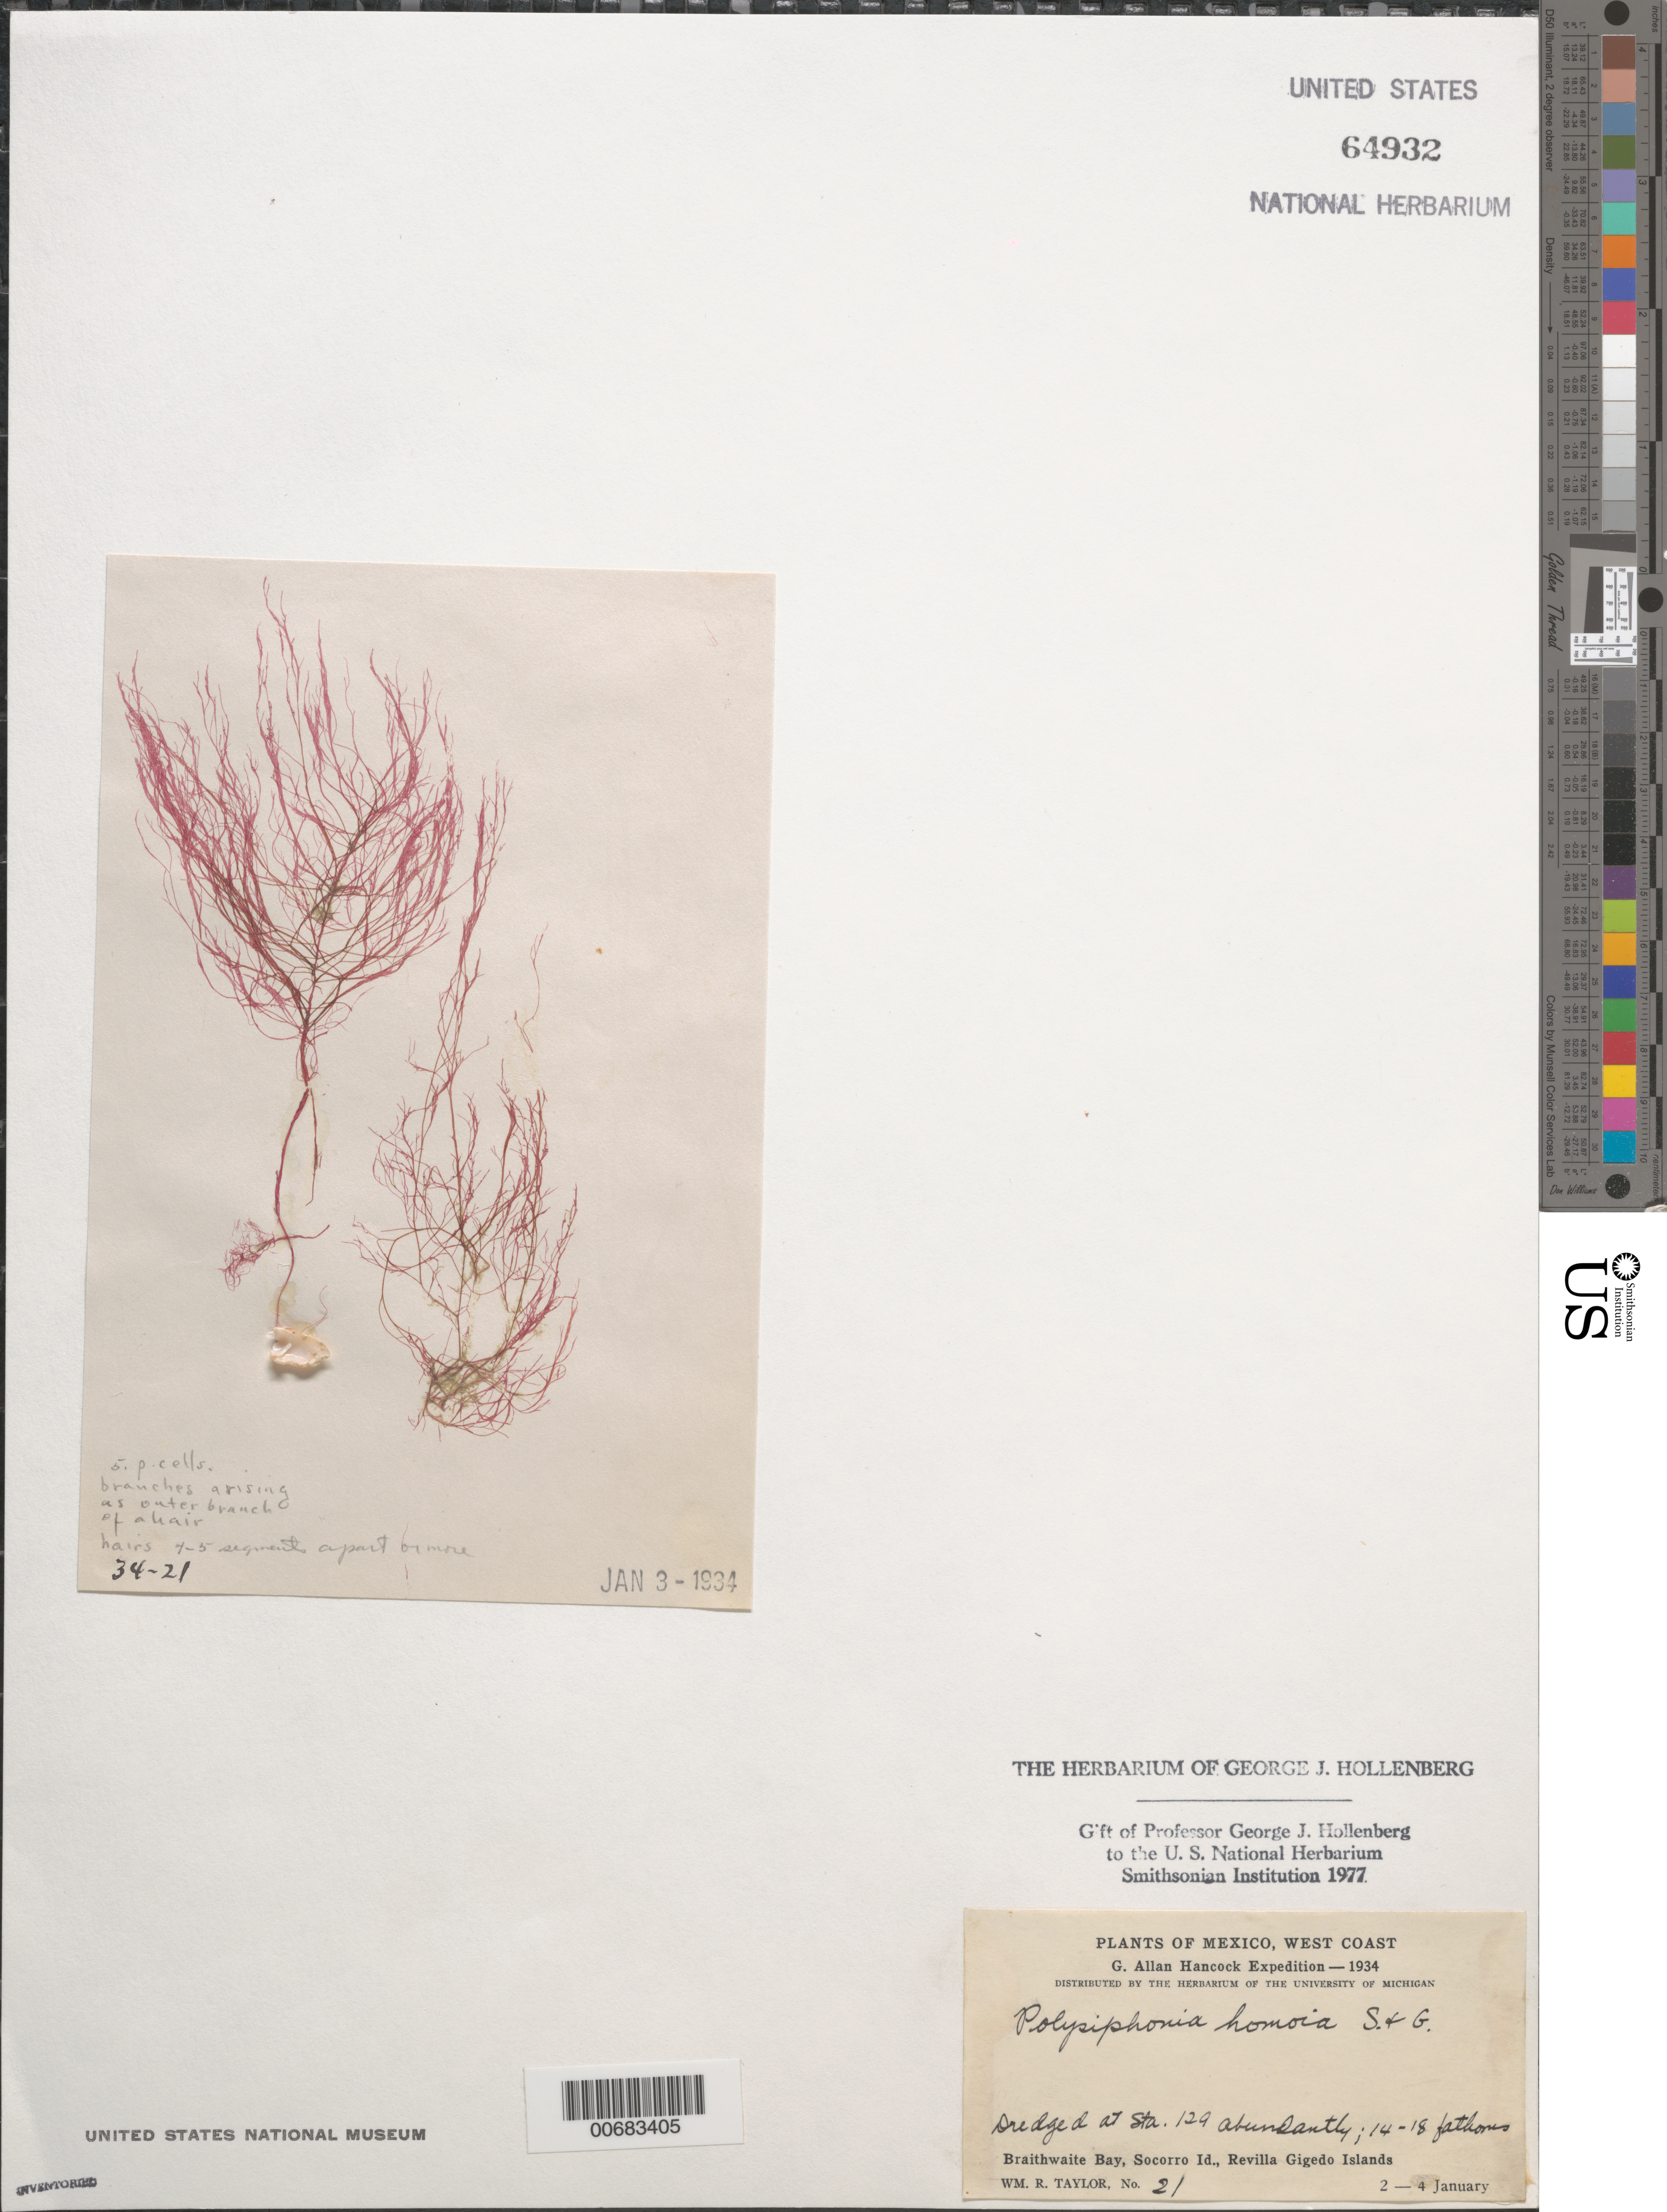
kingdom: Plantae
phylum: Rhodophyta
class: Florideophyceae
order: Ceramiales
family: Rhodomelaceae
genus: Polysiphonia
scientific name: Polysiphonia homoia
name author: Setch. & N.L. Gardner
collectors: W. R. Taylor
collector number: WRT 34-21 & Station 129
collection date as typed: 02 Jan 1934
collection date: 1934-01-02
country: Mexico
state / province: Colima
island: Isla Socorro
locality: Braithwaite Bay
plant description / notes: G. Allan Hancock Expedition, 1934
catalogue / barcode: US 64932